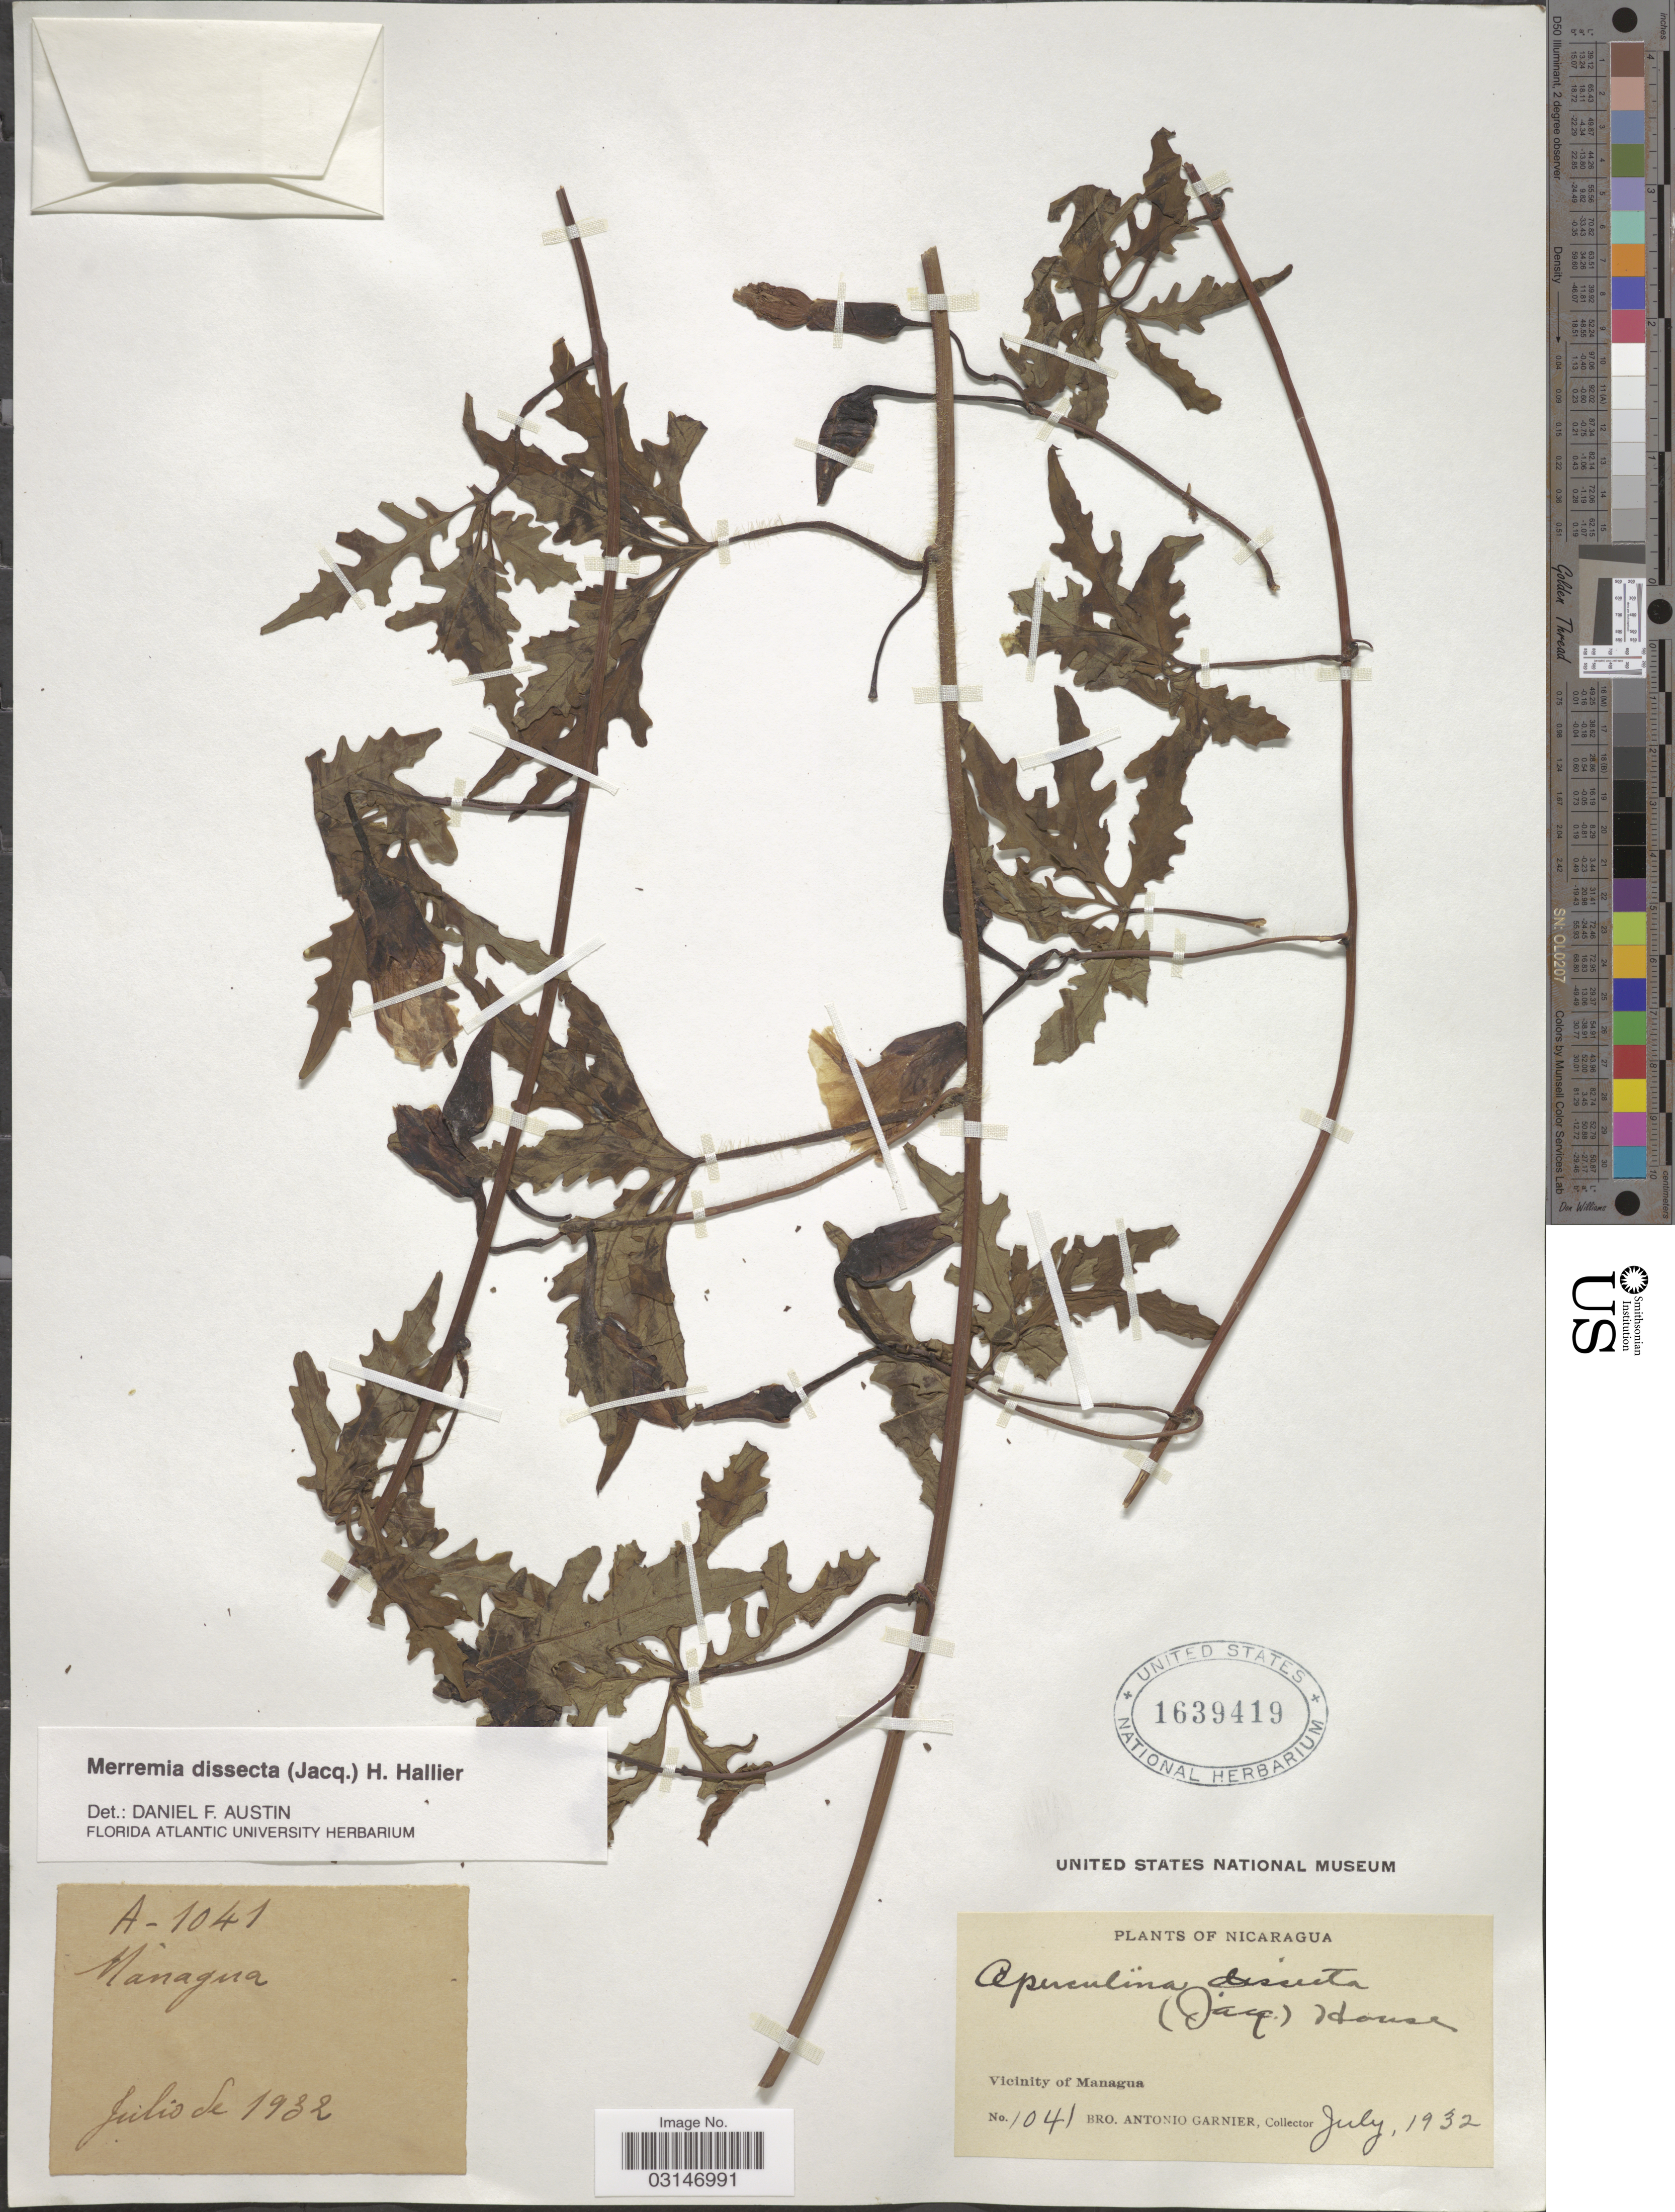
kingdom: Plantae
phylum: Tracheophyta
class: Magnoliopsida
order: Solanales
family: Convolvulaceae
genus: Distimake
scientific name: Distimake dissectus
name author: (Jacq.) A. R. Simões & Staples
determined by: Strong, Mark T., (BOT), Smithsonian Institution - National Museum of Natural History (UNITED STATES)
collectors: Bro. A. Garnier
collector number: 1041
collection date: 1932-07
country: Nicaragua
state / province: Managua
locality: Vicinity of Managua.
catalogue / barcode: US 1639419